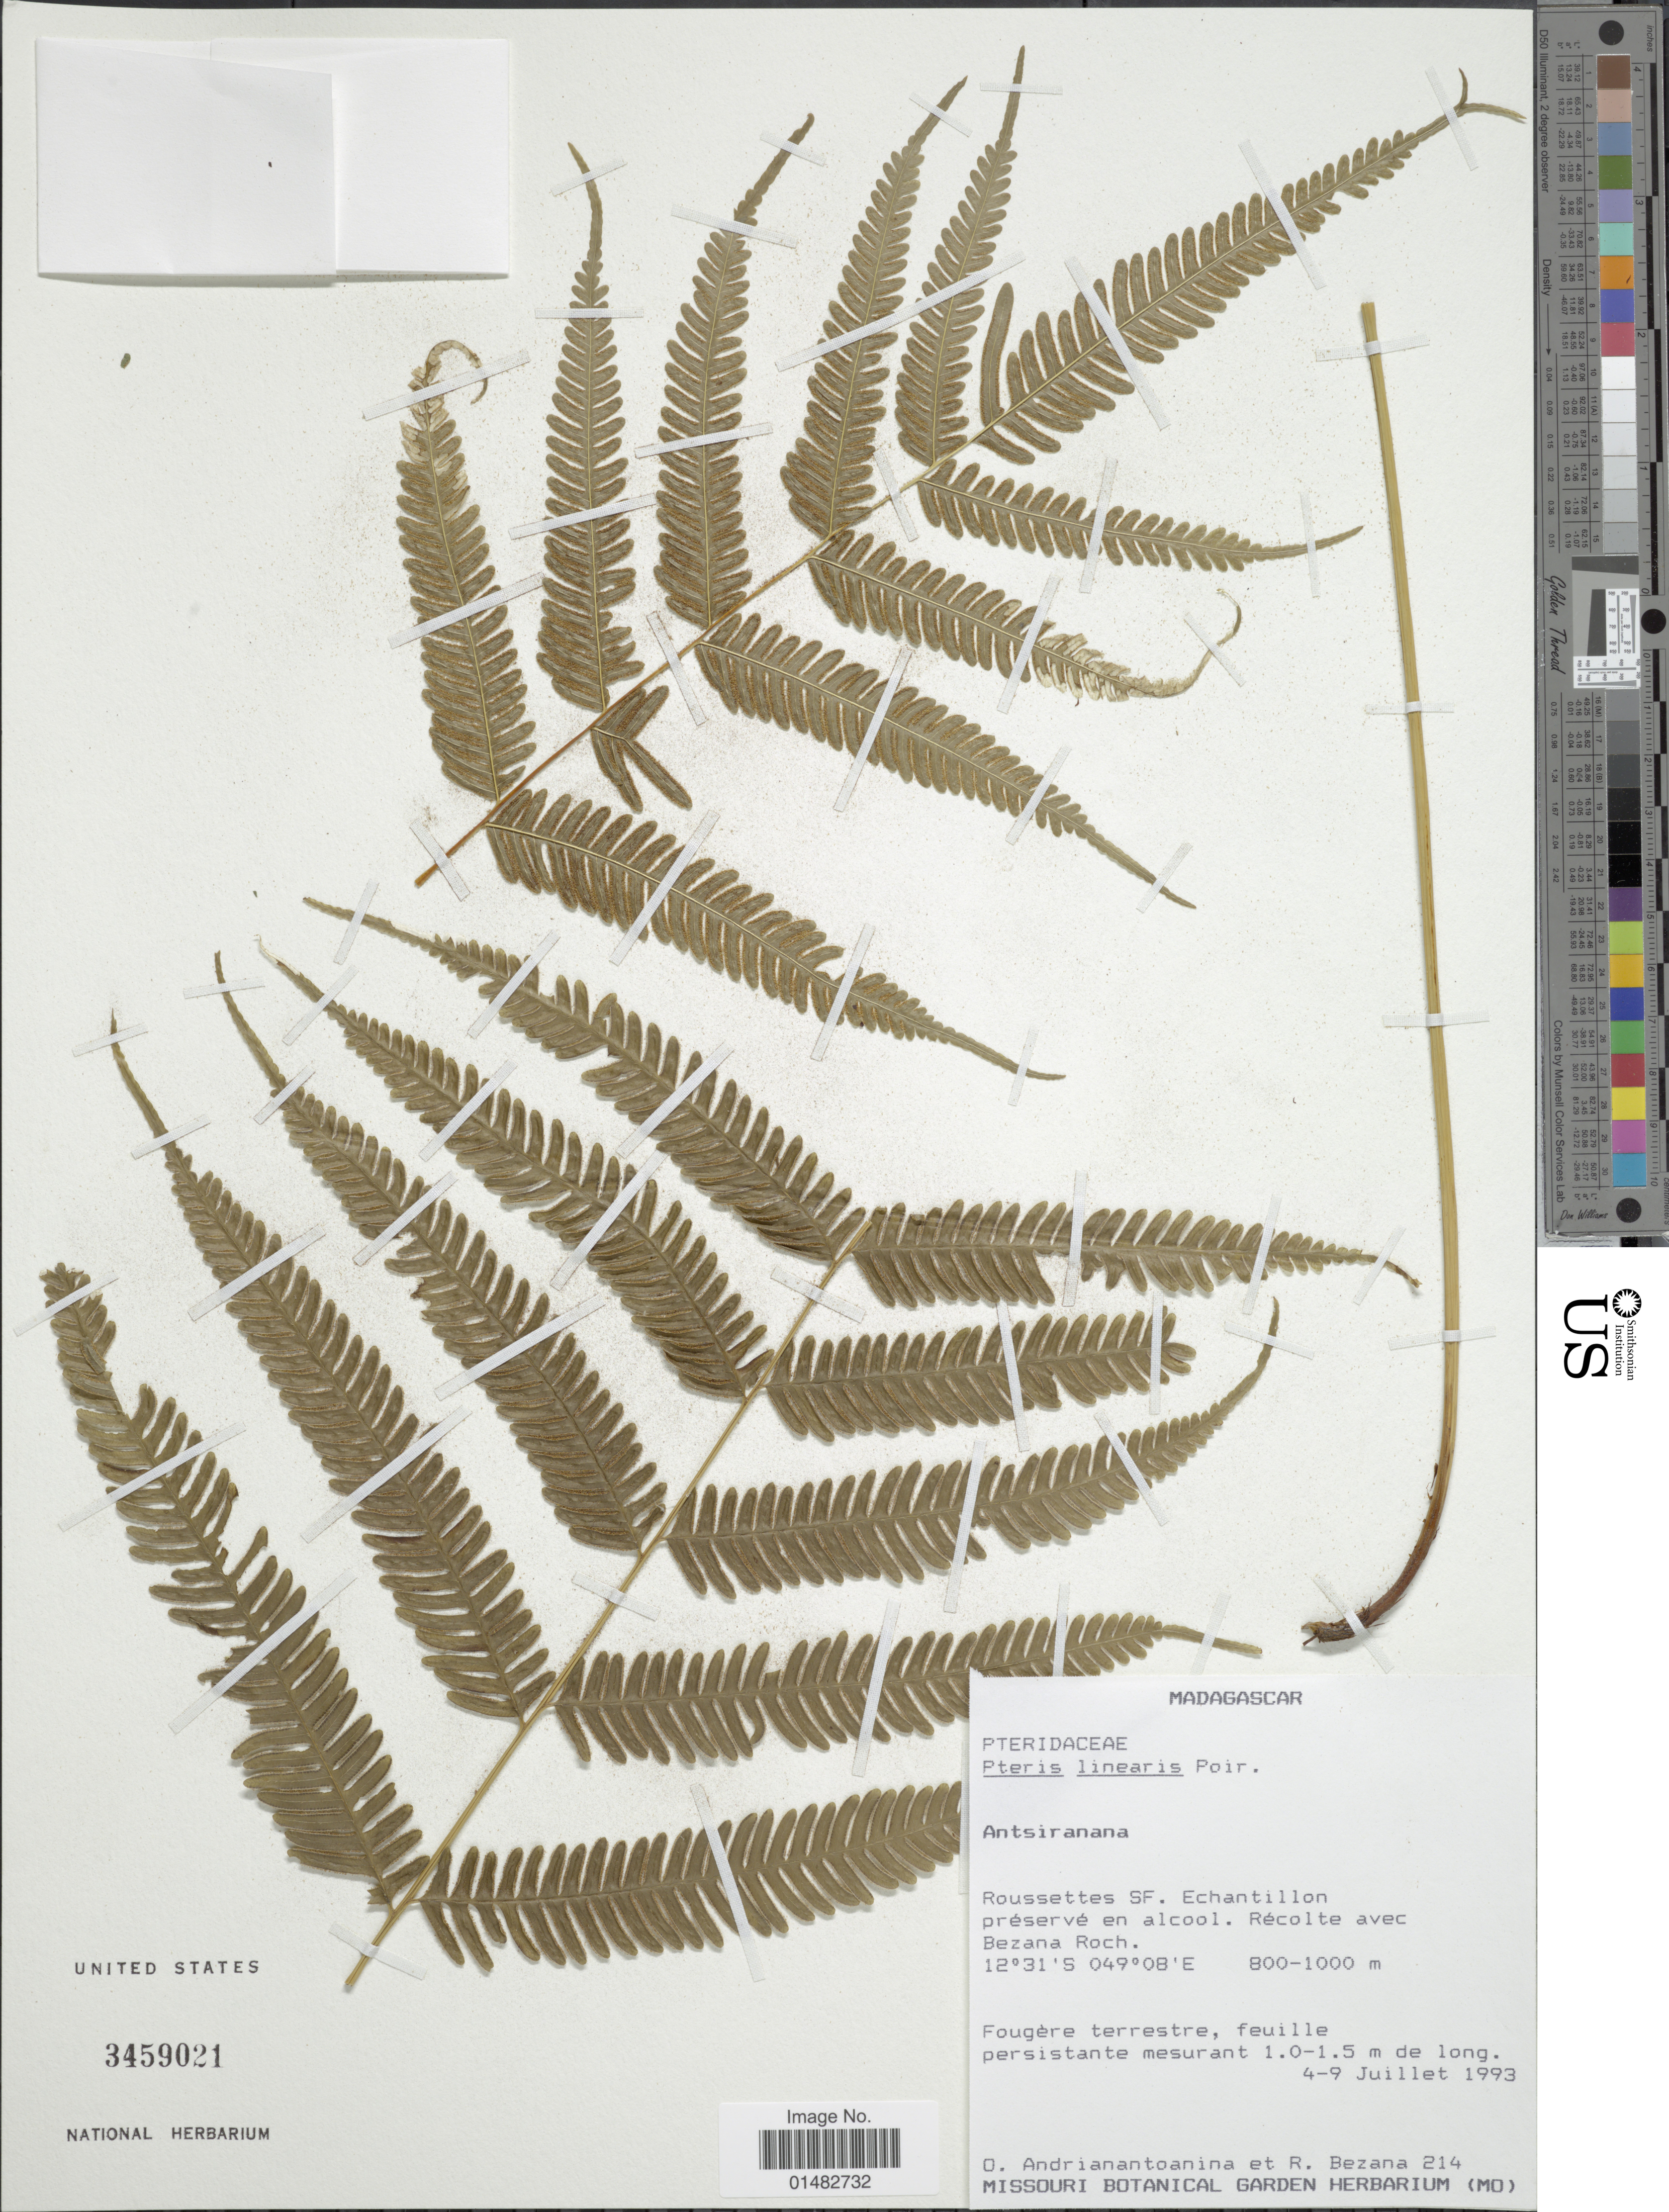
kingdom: Plantae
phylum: Tracheophyta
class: Polypodiopsida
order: Polypodiales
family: Pteridaceae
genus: Pteris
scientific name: Pteris linearis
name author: Poir.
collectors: O. Andrianantoanina & R. Bezana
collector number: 214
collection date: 1993-07-04/1993-07-09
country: Madagascar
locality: Madagascar, Antsiranana, Roussettes SF. Echantillon preserve en alcool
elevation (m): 800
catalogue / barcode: US 3459021